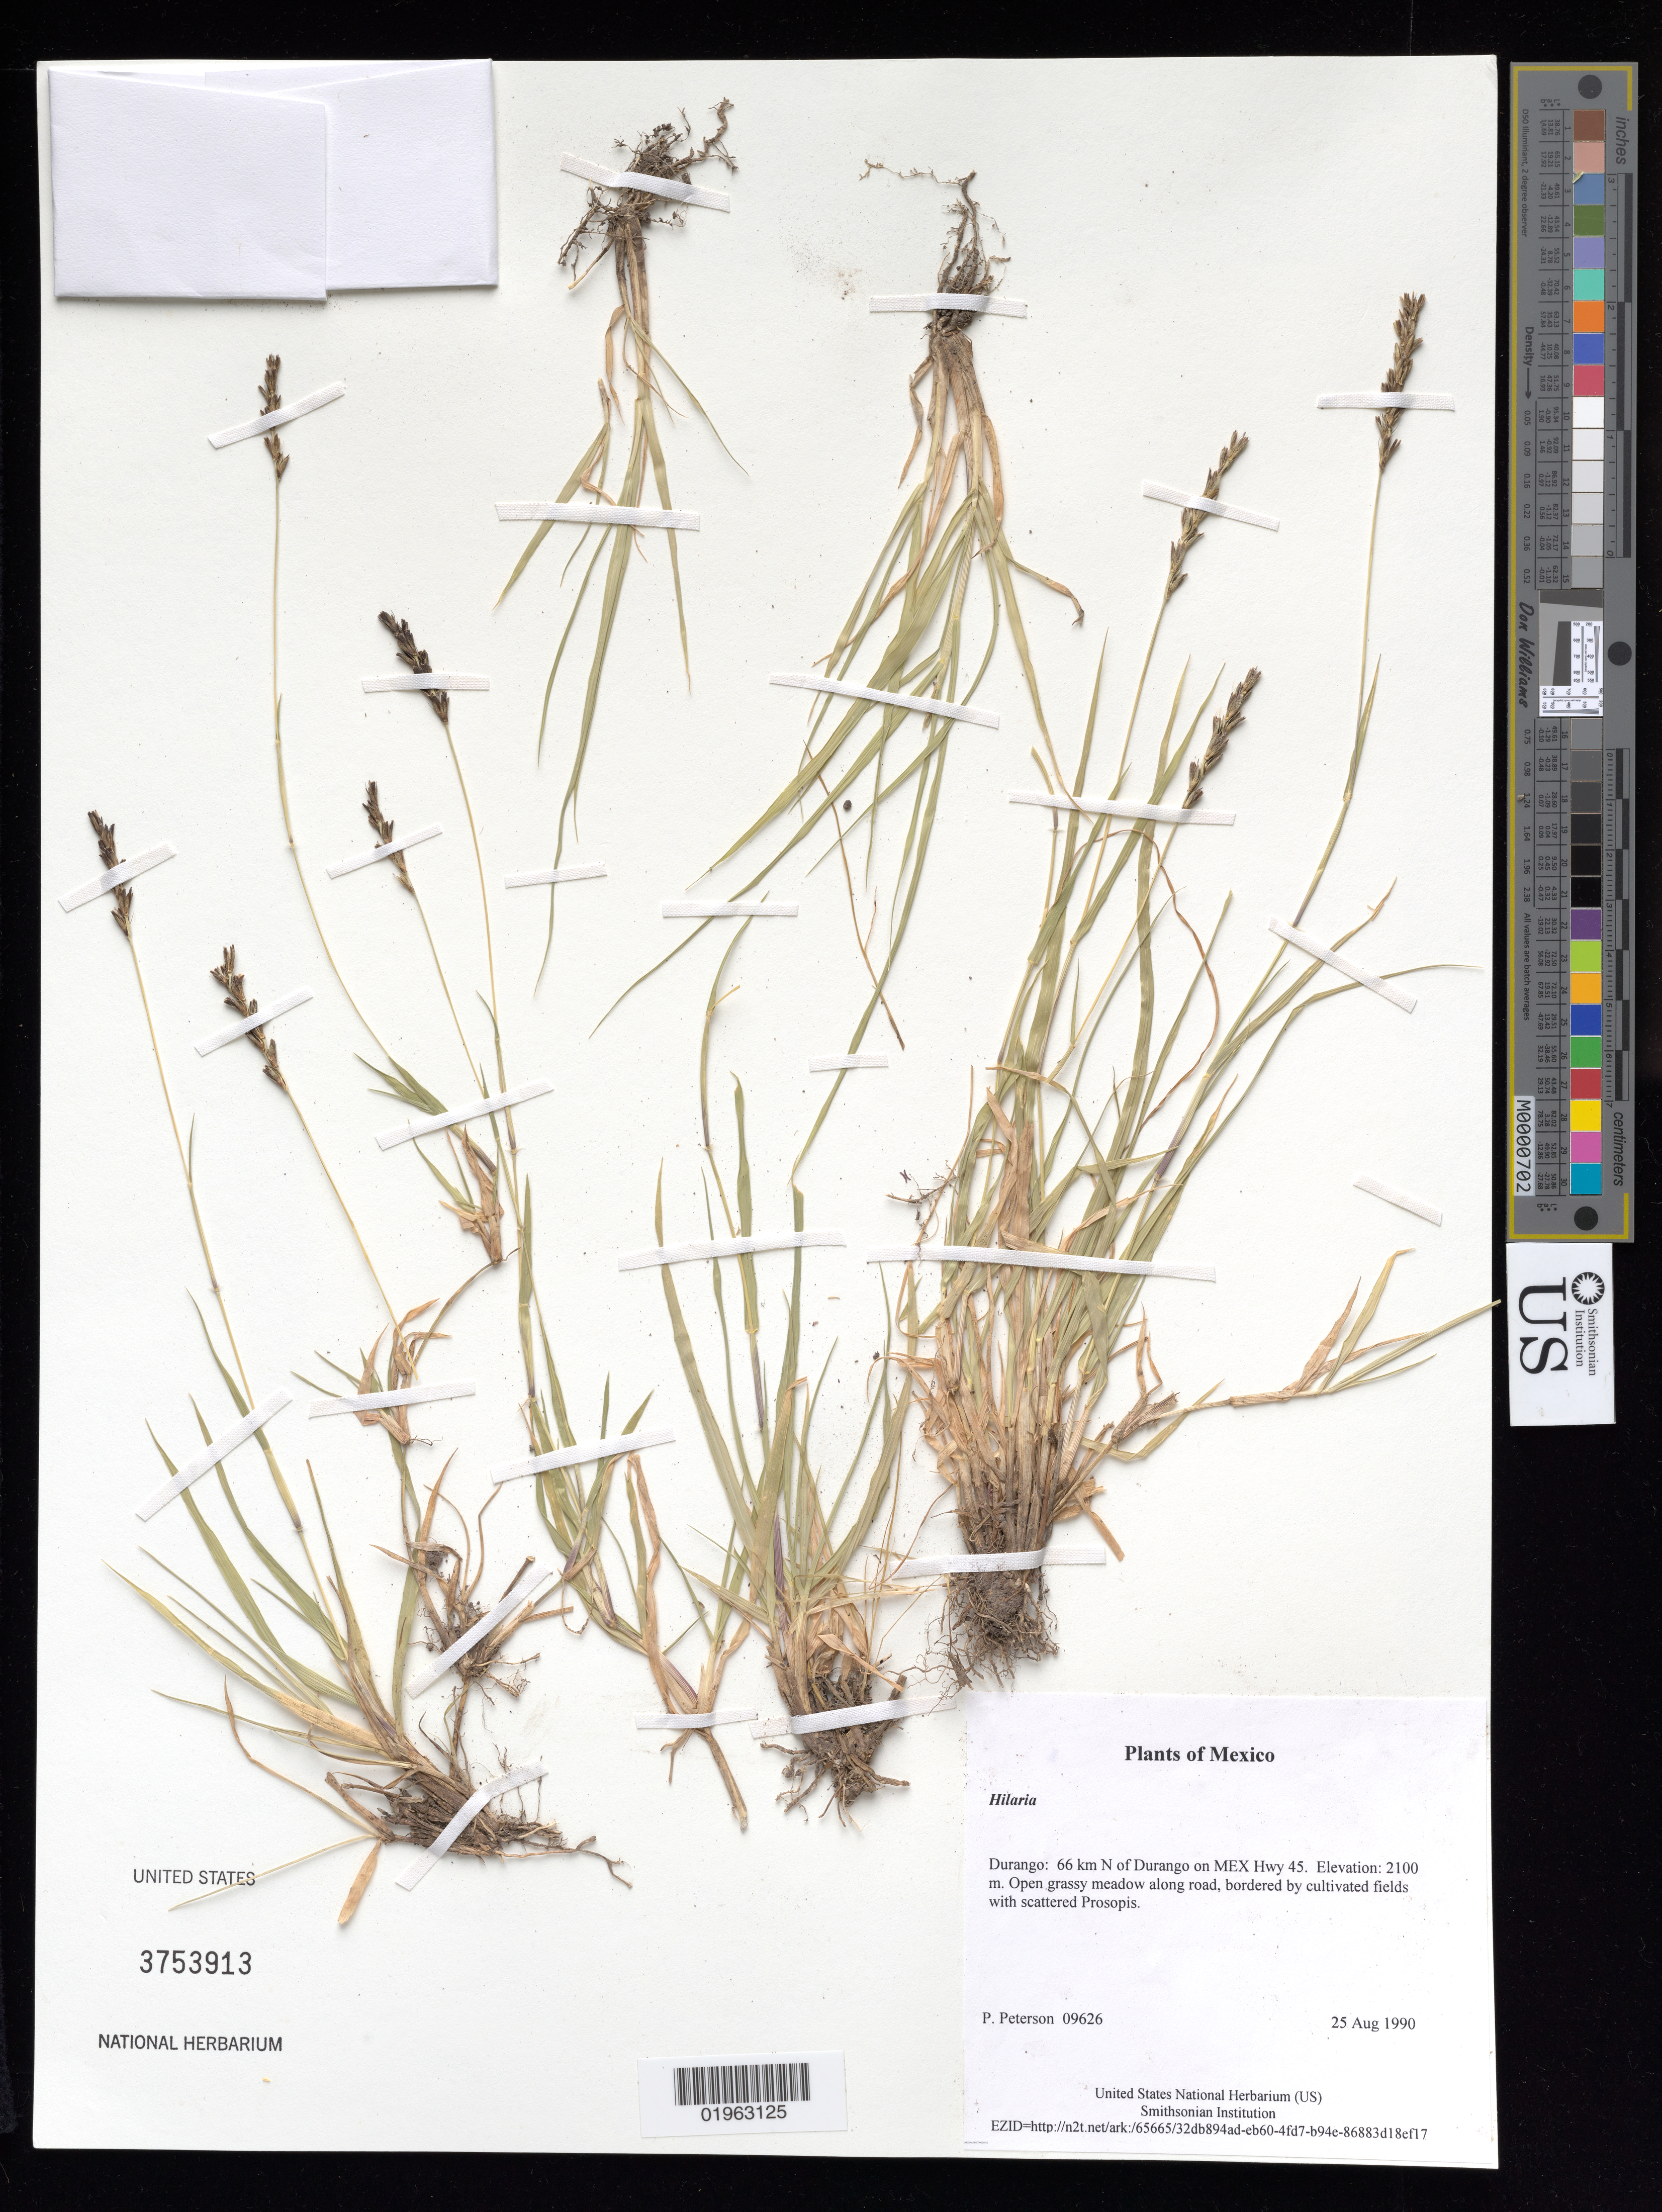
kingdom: Plantae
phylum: Tracheophyta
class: Liliopsida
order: Poales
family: Poaceae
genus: Hilaria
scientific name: Hilaria sp.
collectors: P. M. Peterson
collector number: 09626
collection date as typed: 25 Aug 1990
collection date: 1990-08-25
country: Mexico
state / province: Durango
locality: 66 km N of Durango on MEX Hwy 45.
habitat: Open grassy meadow along road, bordered by cultivated fields with scattered Prosopis.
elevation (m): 2100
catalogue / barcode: US 3753913